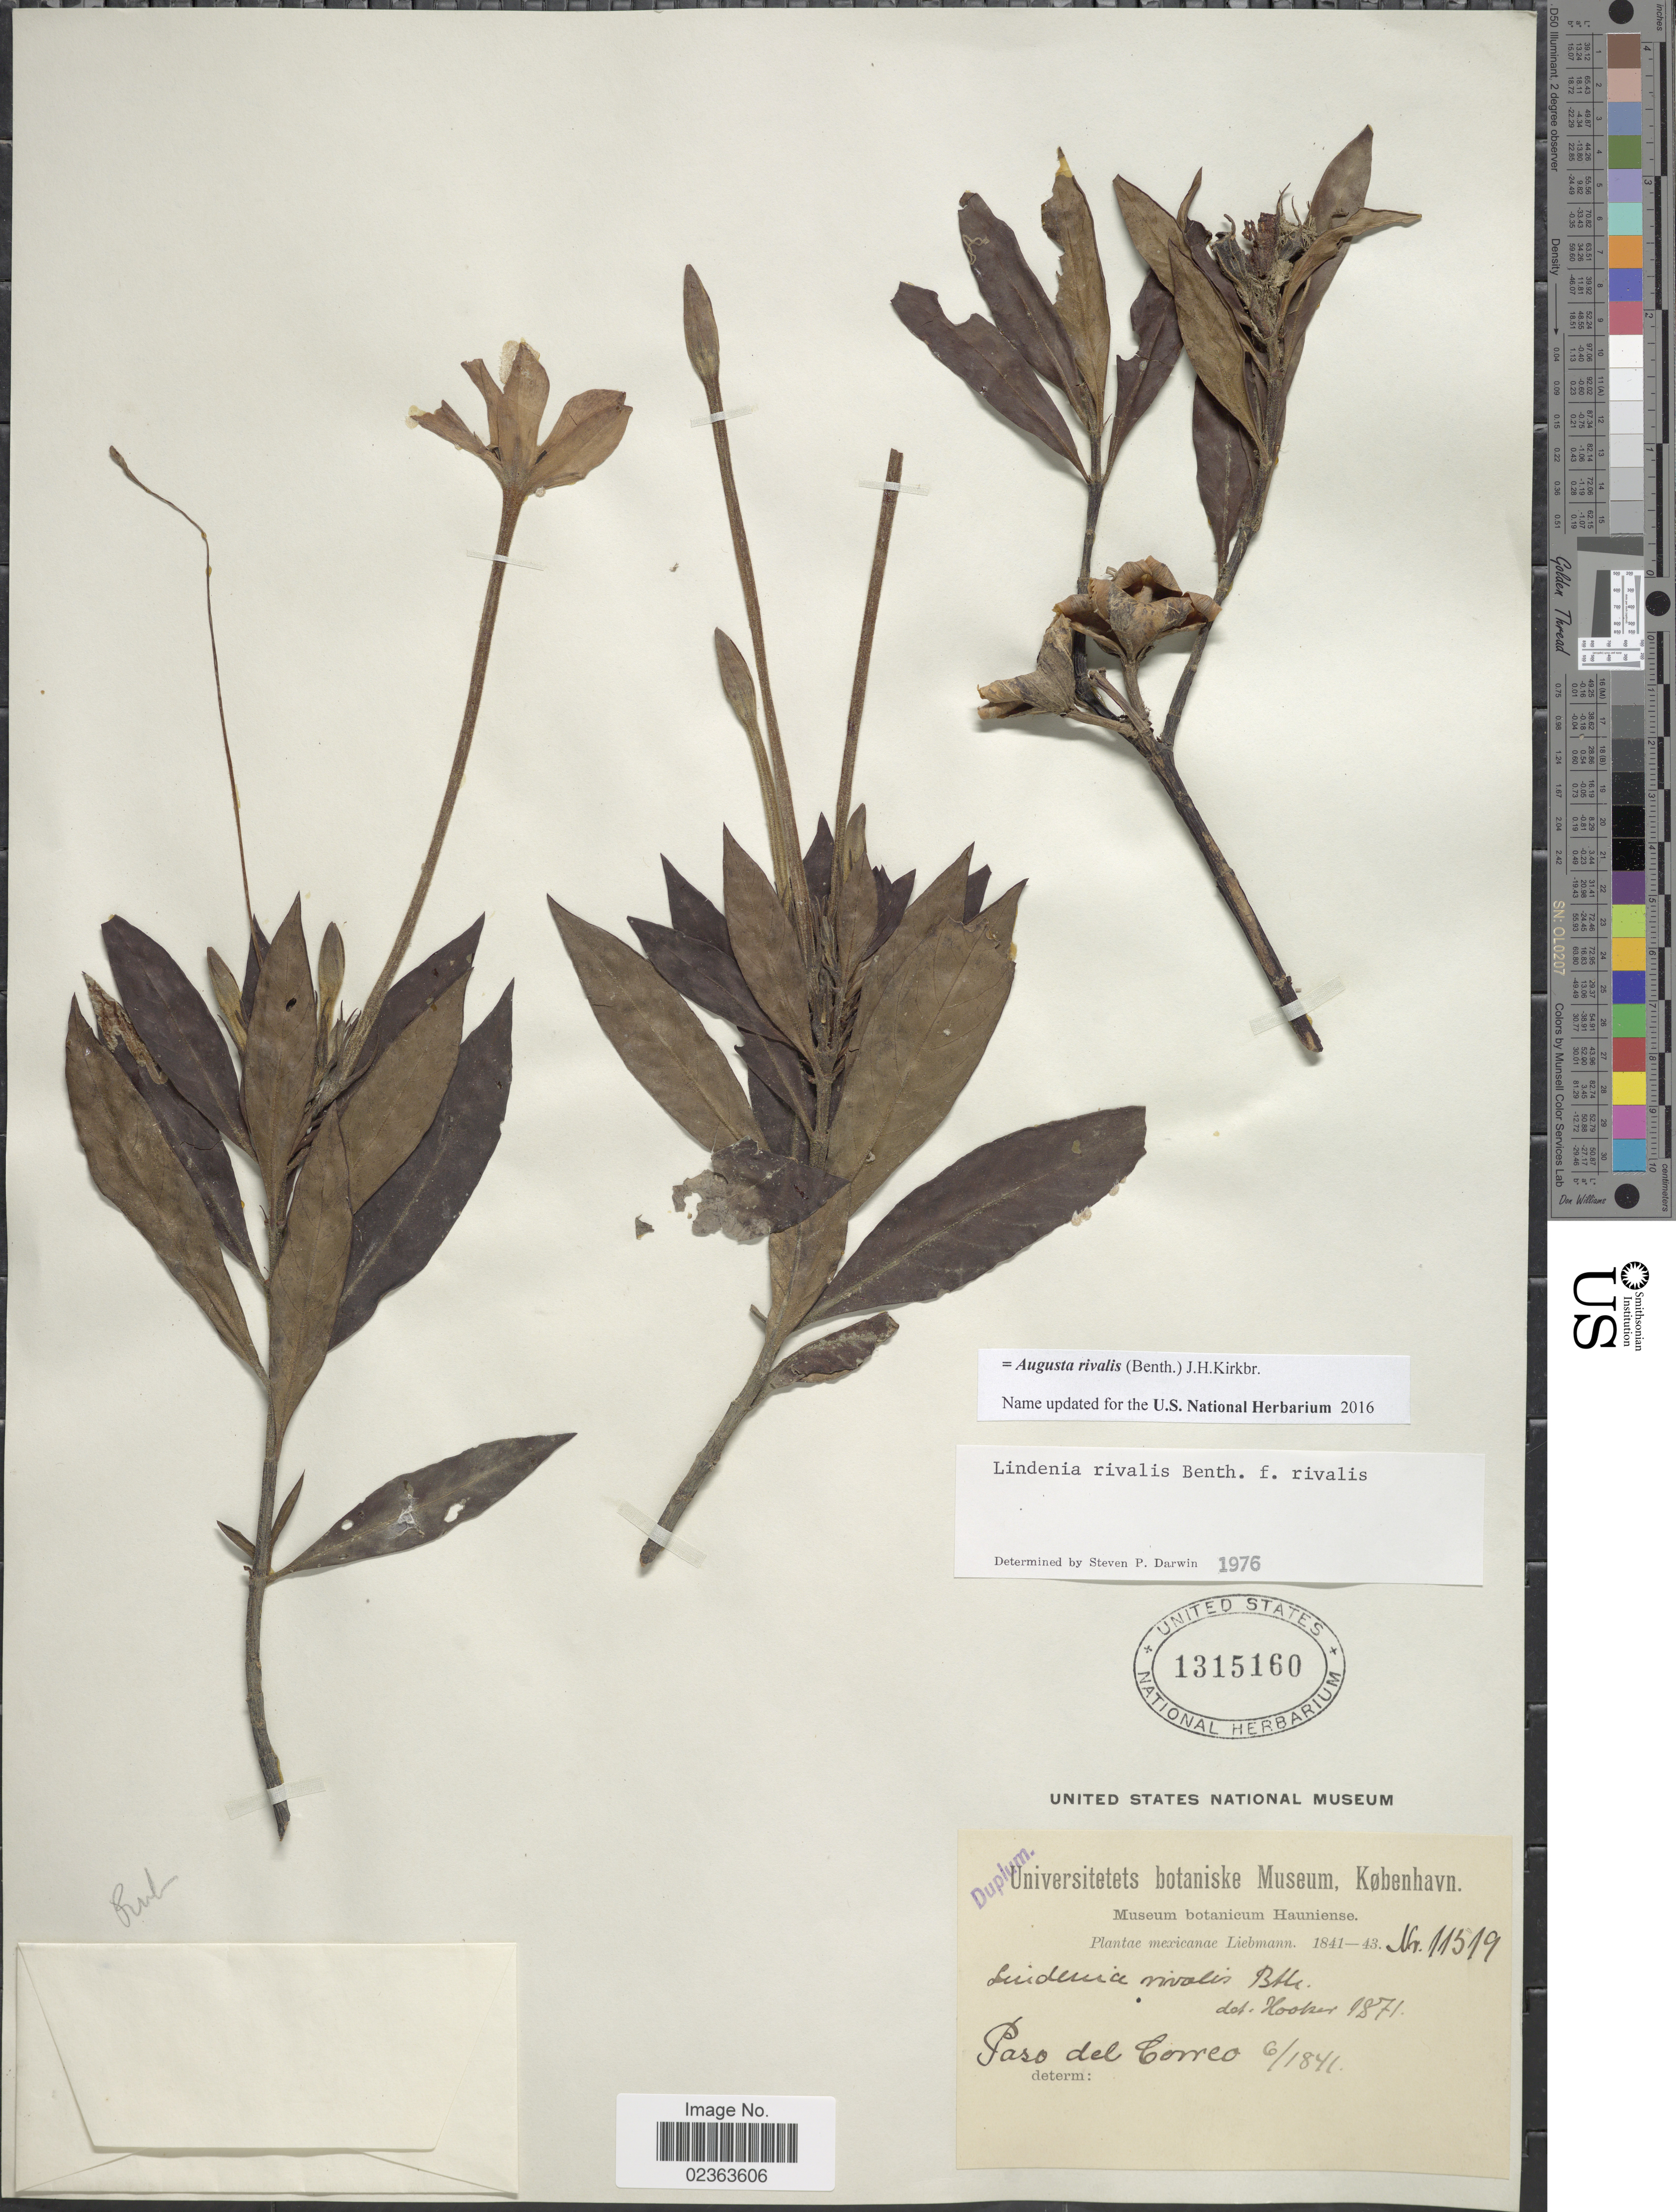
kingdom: Plantae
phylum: Tracheophyta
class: Magnoliopsida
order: Gentianales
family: Rubiaceae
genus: Augusta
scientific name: Augusta rivalis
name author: (Benth.) J.H. Kirkbr.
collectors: Liebmann, --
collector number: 11519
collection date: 1841-06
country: Mexico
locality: Paso del Correo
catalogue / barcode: US 1315160